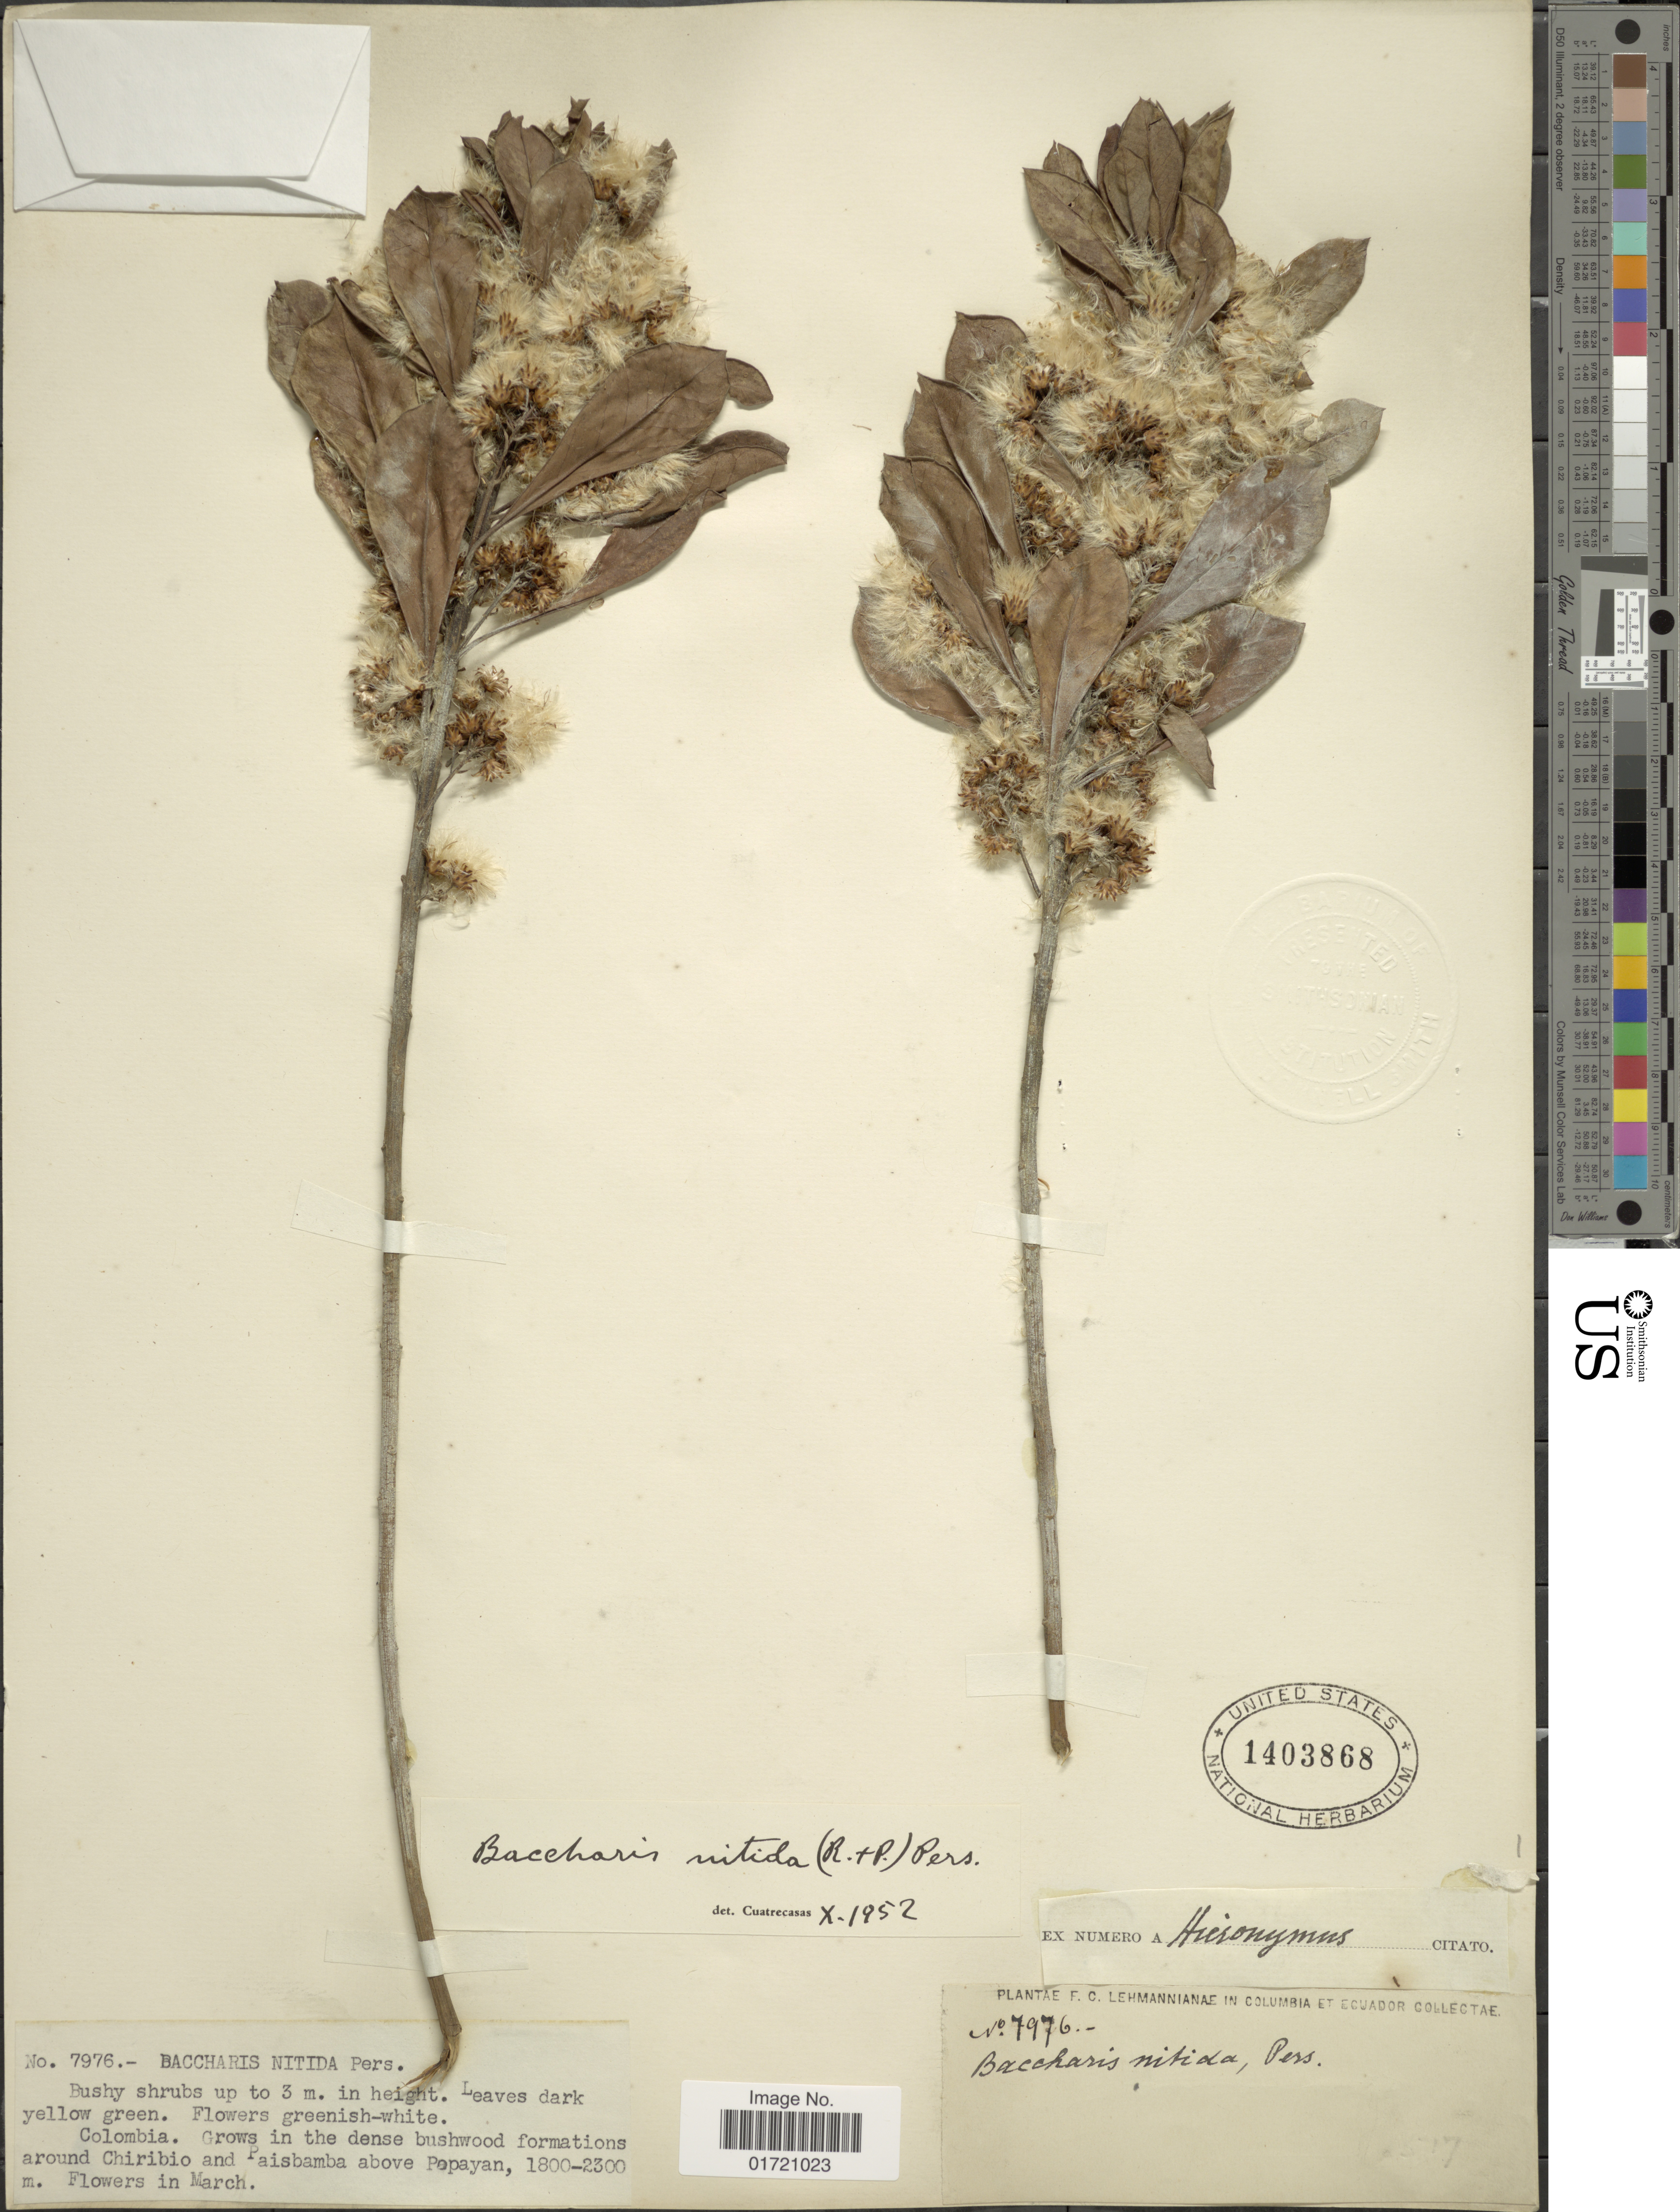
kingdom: Plantae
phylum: Tracheophyta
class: Magnoliopsida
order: Asterales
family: Asteraceae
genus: Baccharis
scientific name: Baccharis nitida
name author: (Ruiz & Pav.) Pers.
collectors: F. C. Lehmann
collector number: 7976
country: Colombia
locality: Colombia. Grows in the dense bushwood formations around Chiribio and Paisbamba above Popayan.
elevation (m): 1800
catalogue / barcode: US 1403868